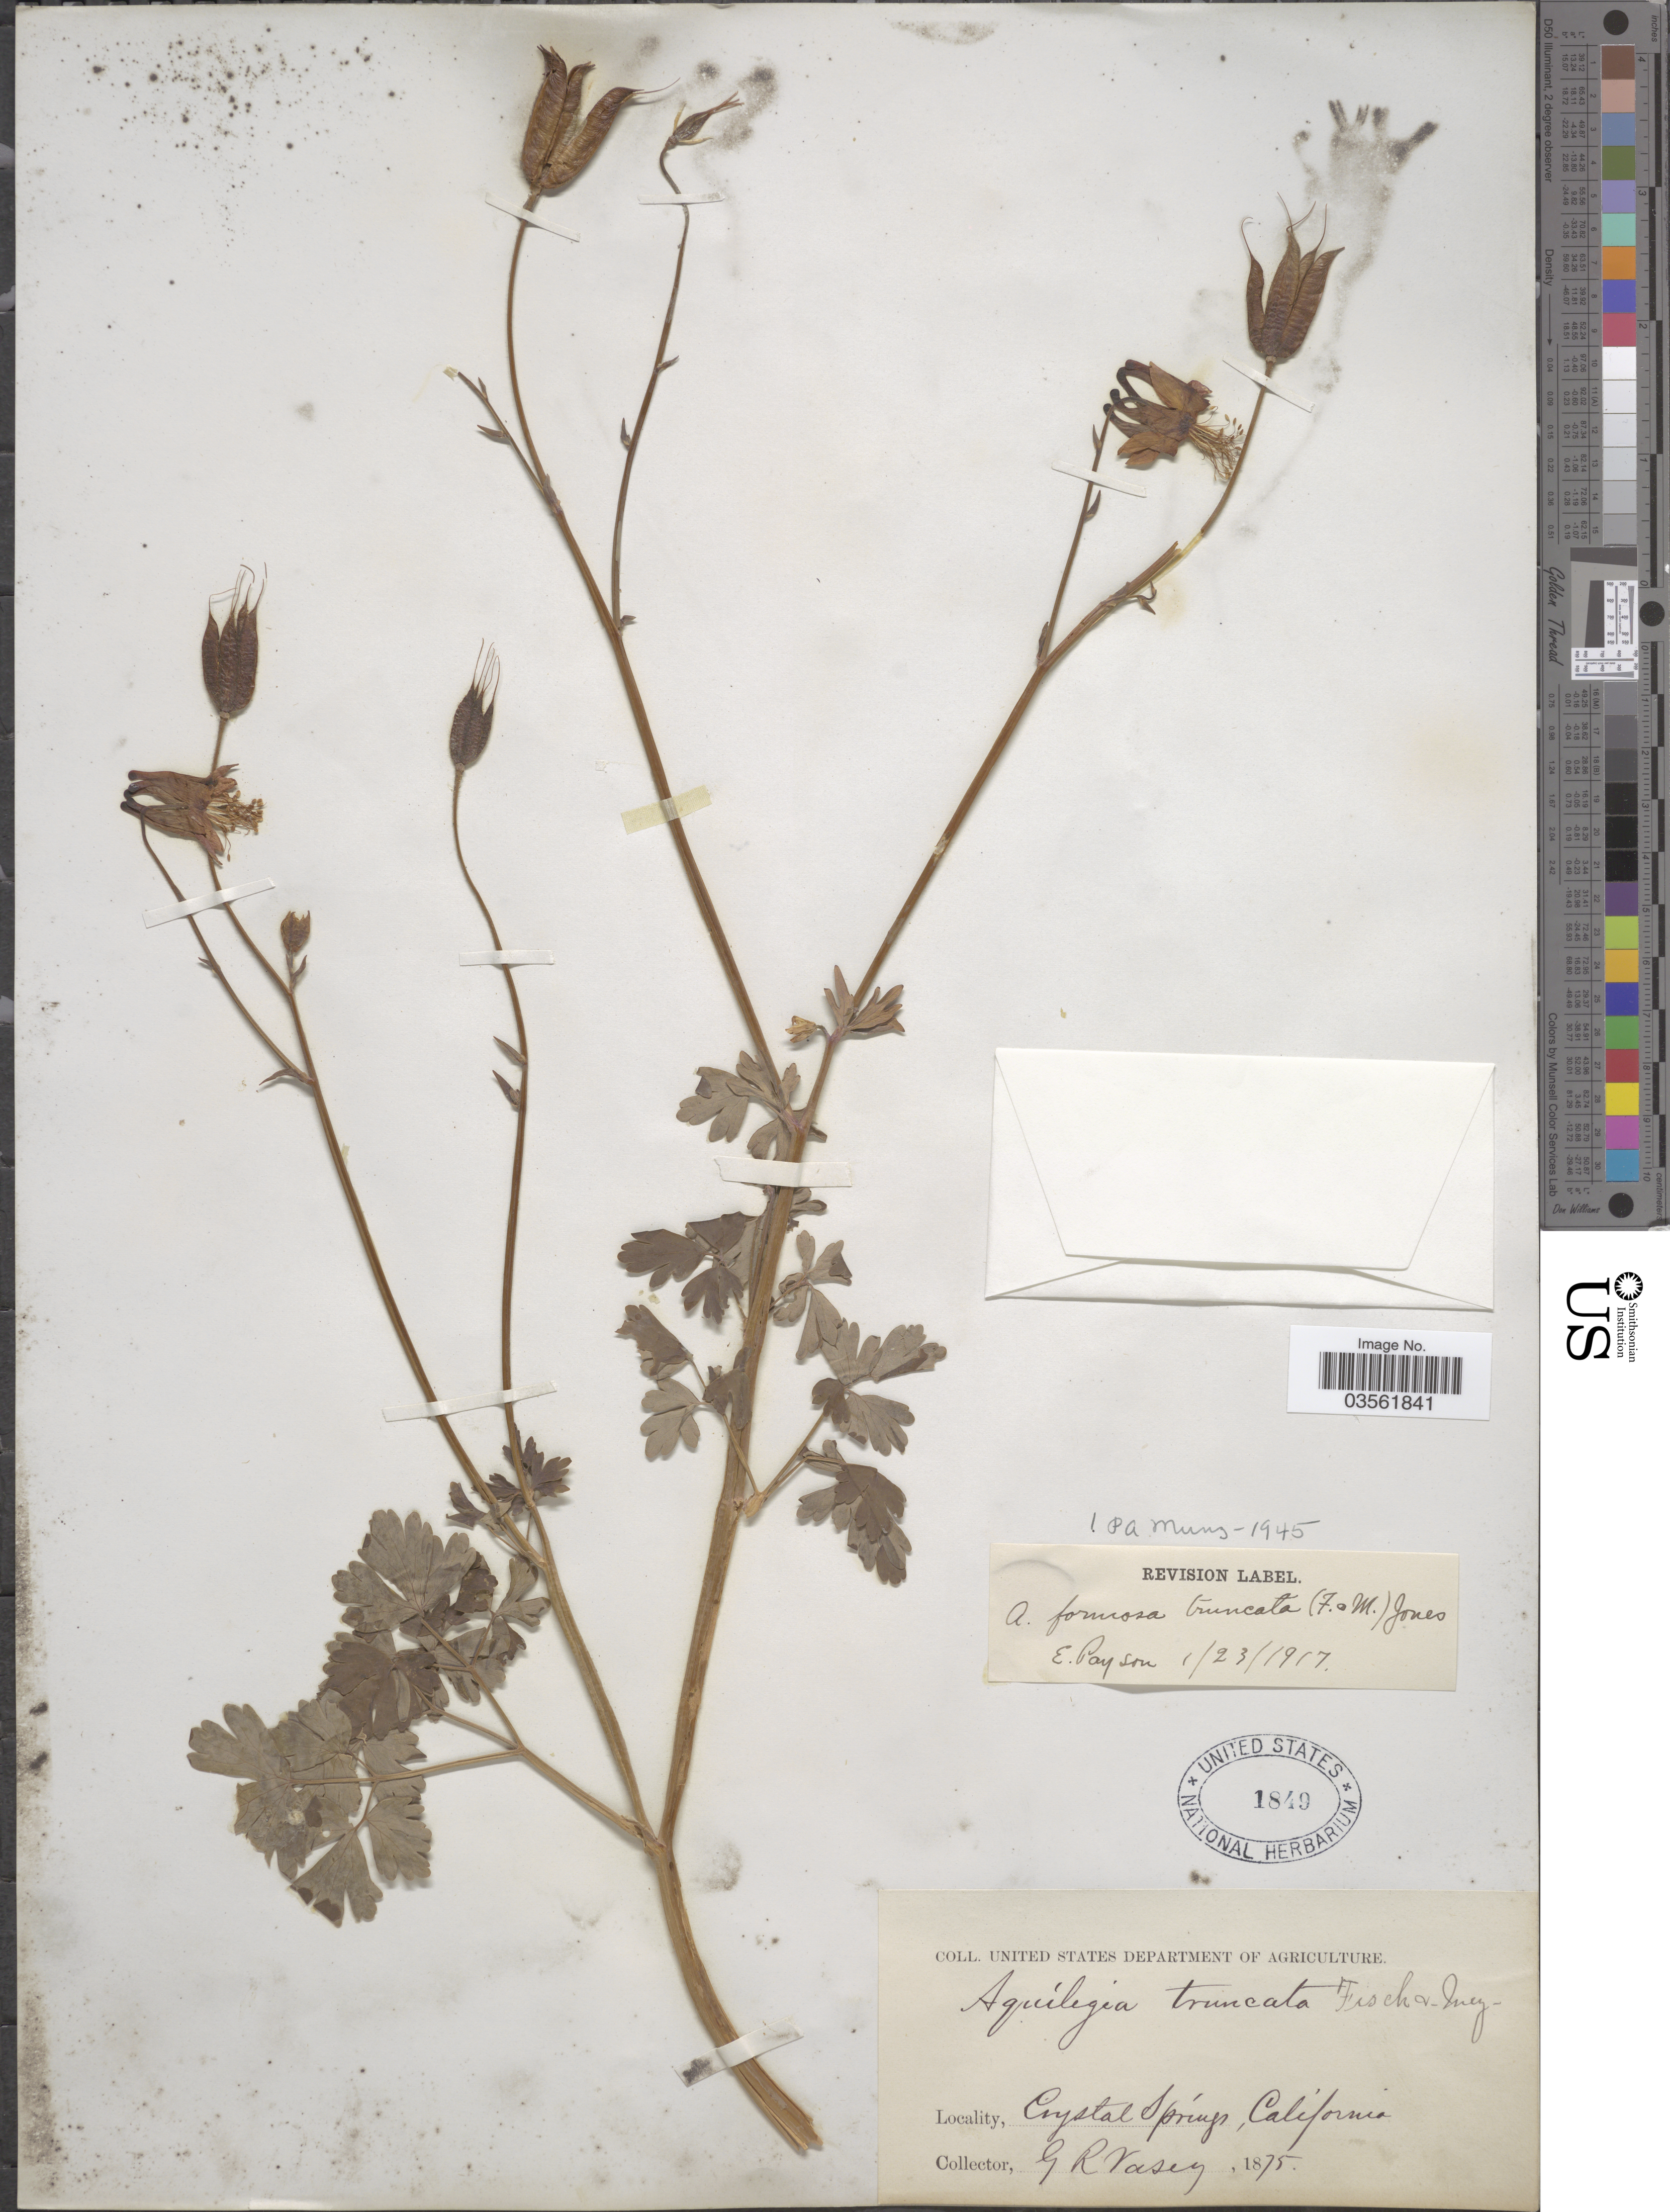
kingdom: Plantae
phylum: Tracheophyta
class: Magnoliopsida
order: Ranunculales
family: Ranunculaceae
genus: Aquilegia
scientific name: Aquilegia formosa var. truncata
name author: M.E. Jones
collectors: G. R. Vasey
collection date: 1875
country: United States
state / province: California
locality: Crystal Springs.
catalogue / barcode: US 1849